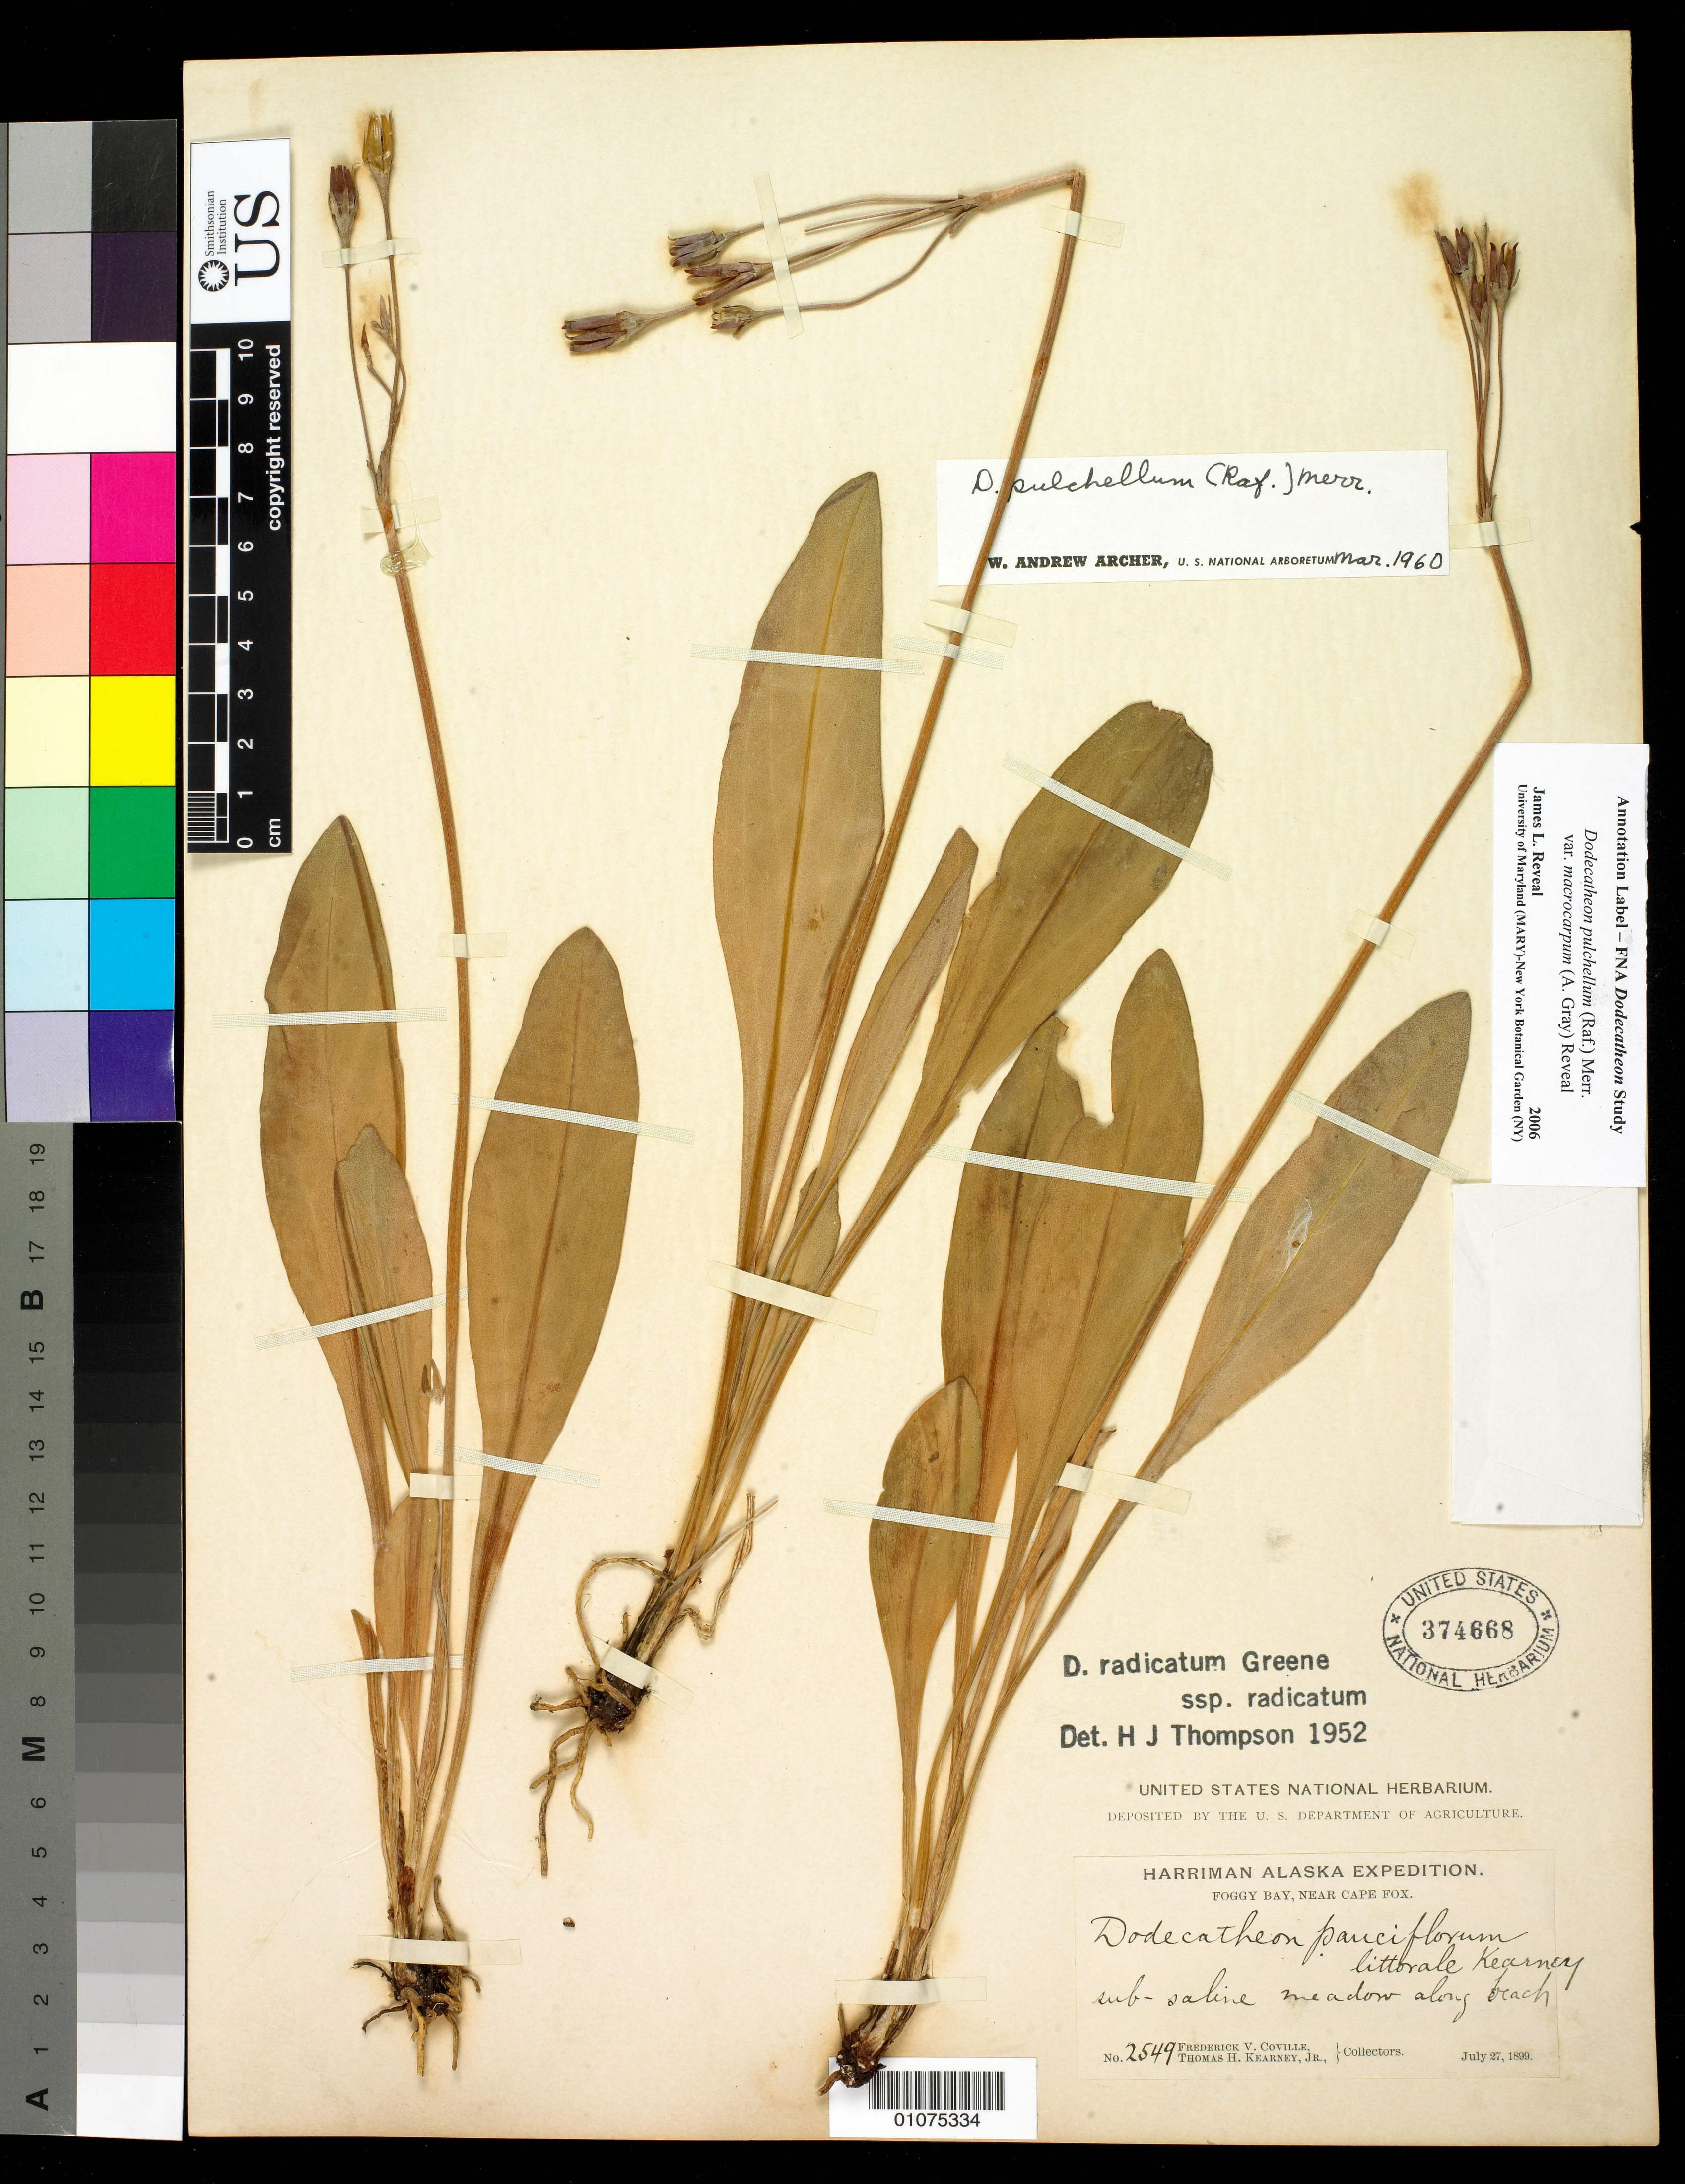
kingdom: Plantae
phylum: Tracheophyta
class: Magnoliopsida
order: Ericales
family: Primulaceae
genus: Dodecatheon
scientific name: Dodecatheon pulchellum var. macrocarpum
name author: (A. Gray) Reveal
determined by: Reveal, J. L.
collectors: F. V. Coville & T. H. Kearney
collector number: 2549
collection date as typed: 27 Jul 1899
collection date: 1899-07-27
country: United States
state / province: Alaska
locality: Foggy Bay, near Cape Fox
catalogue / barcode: US 374668